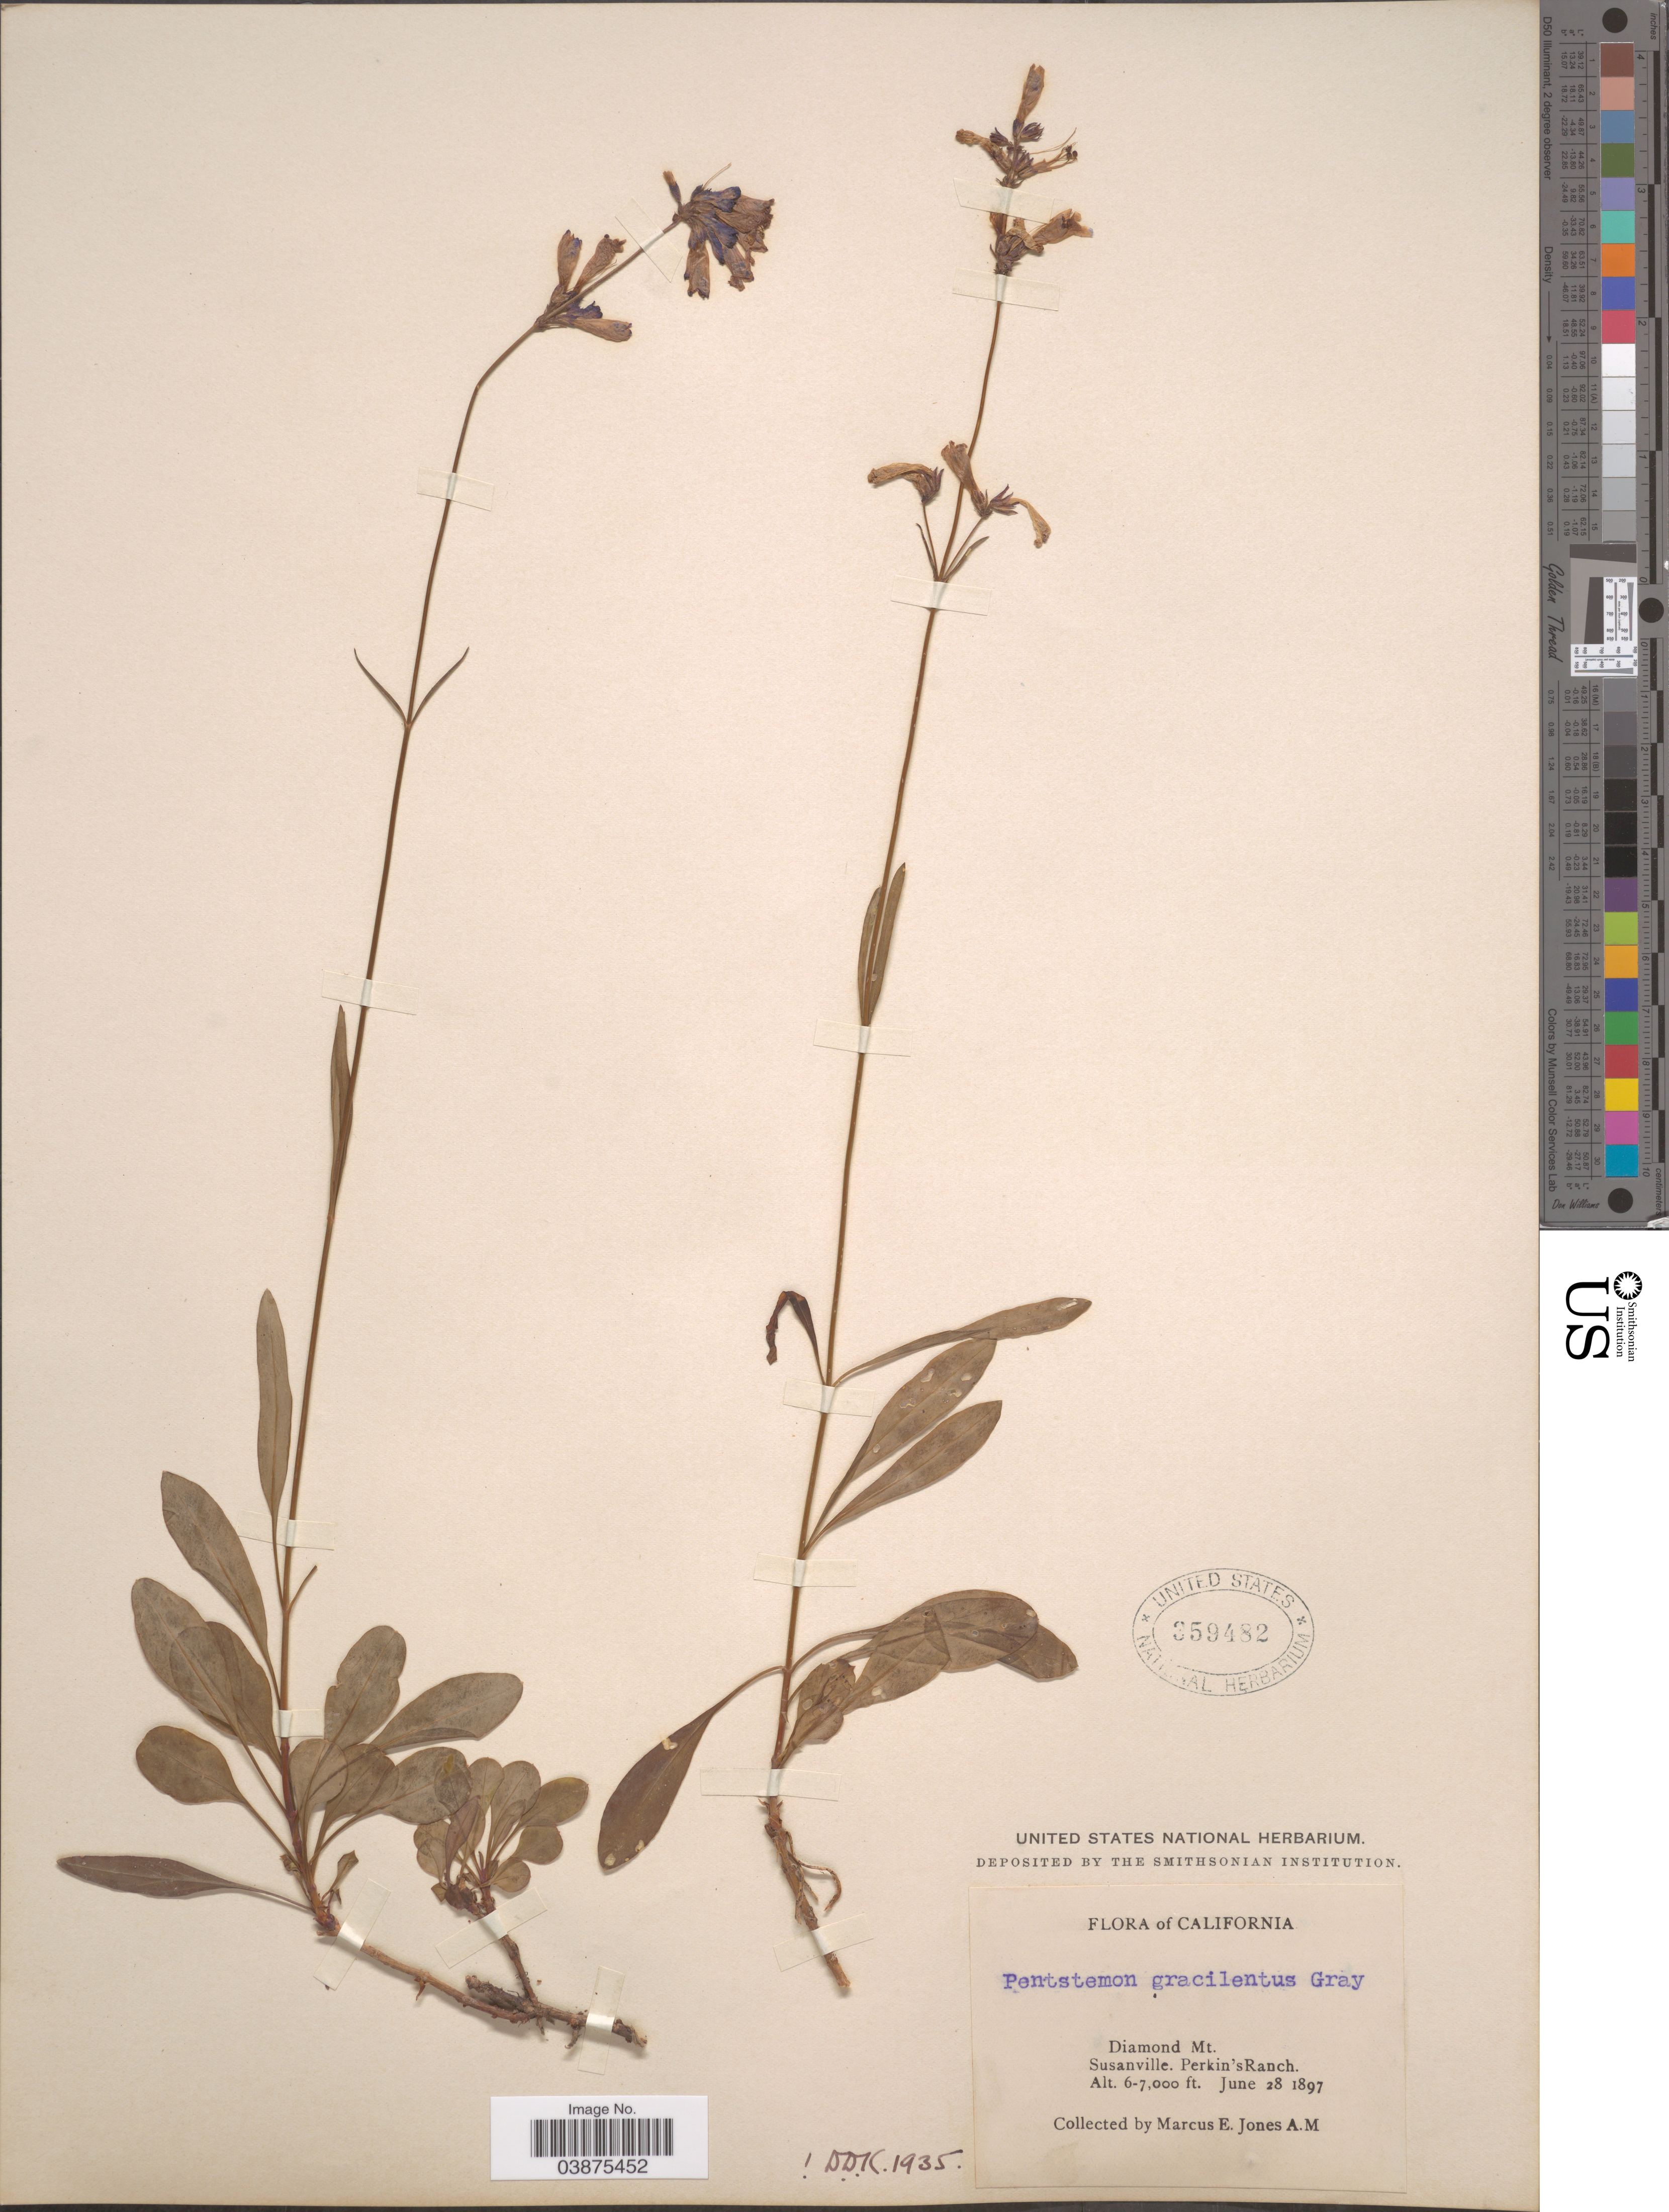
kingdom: Plantae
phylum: Tracheophyta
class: Magnoliopsida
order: Lamiales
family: Plantaginaceae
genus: Penstemon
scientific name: Penstemon gracilentus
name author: A. Gray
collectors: M. E. Jones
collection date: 1897-06-28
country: United States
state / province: California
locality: Diamond Mt. Susanville. Perkin's Ranch.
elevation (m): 1829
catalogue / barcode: US 359482